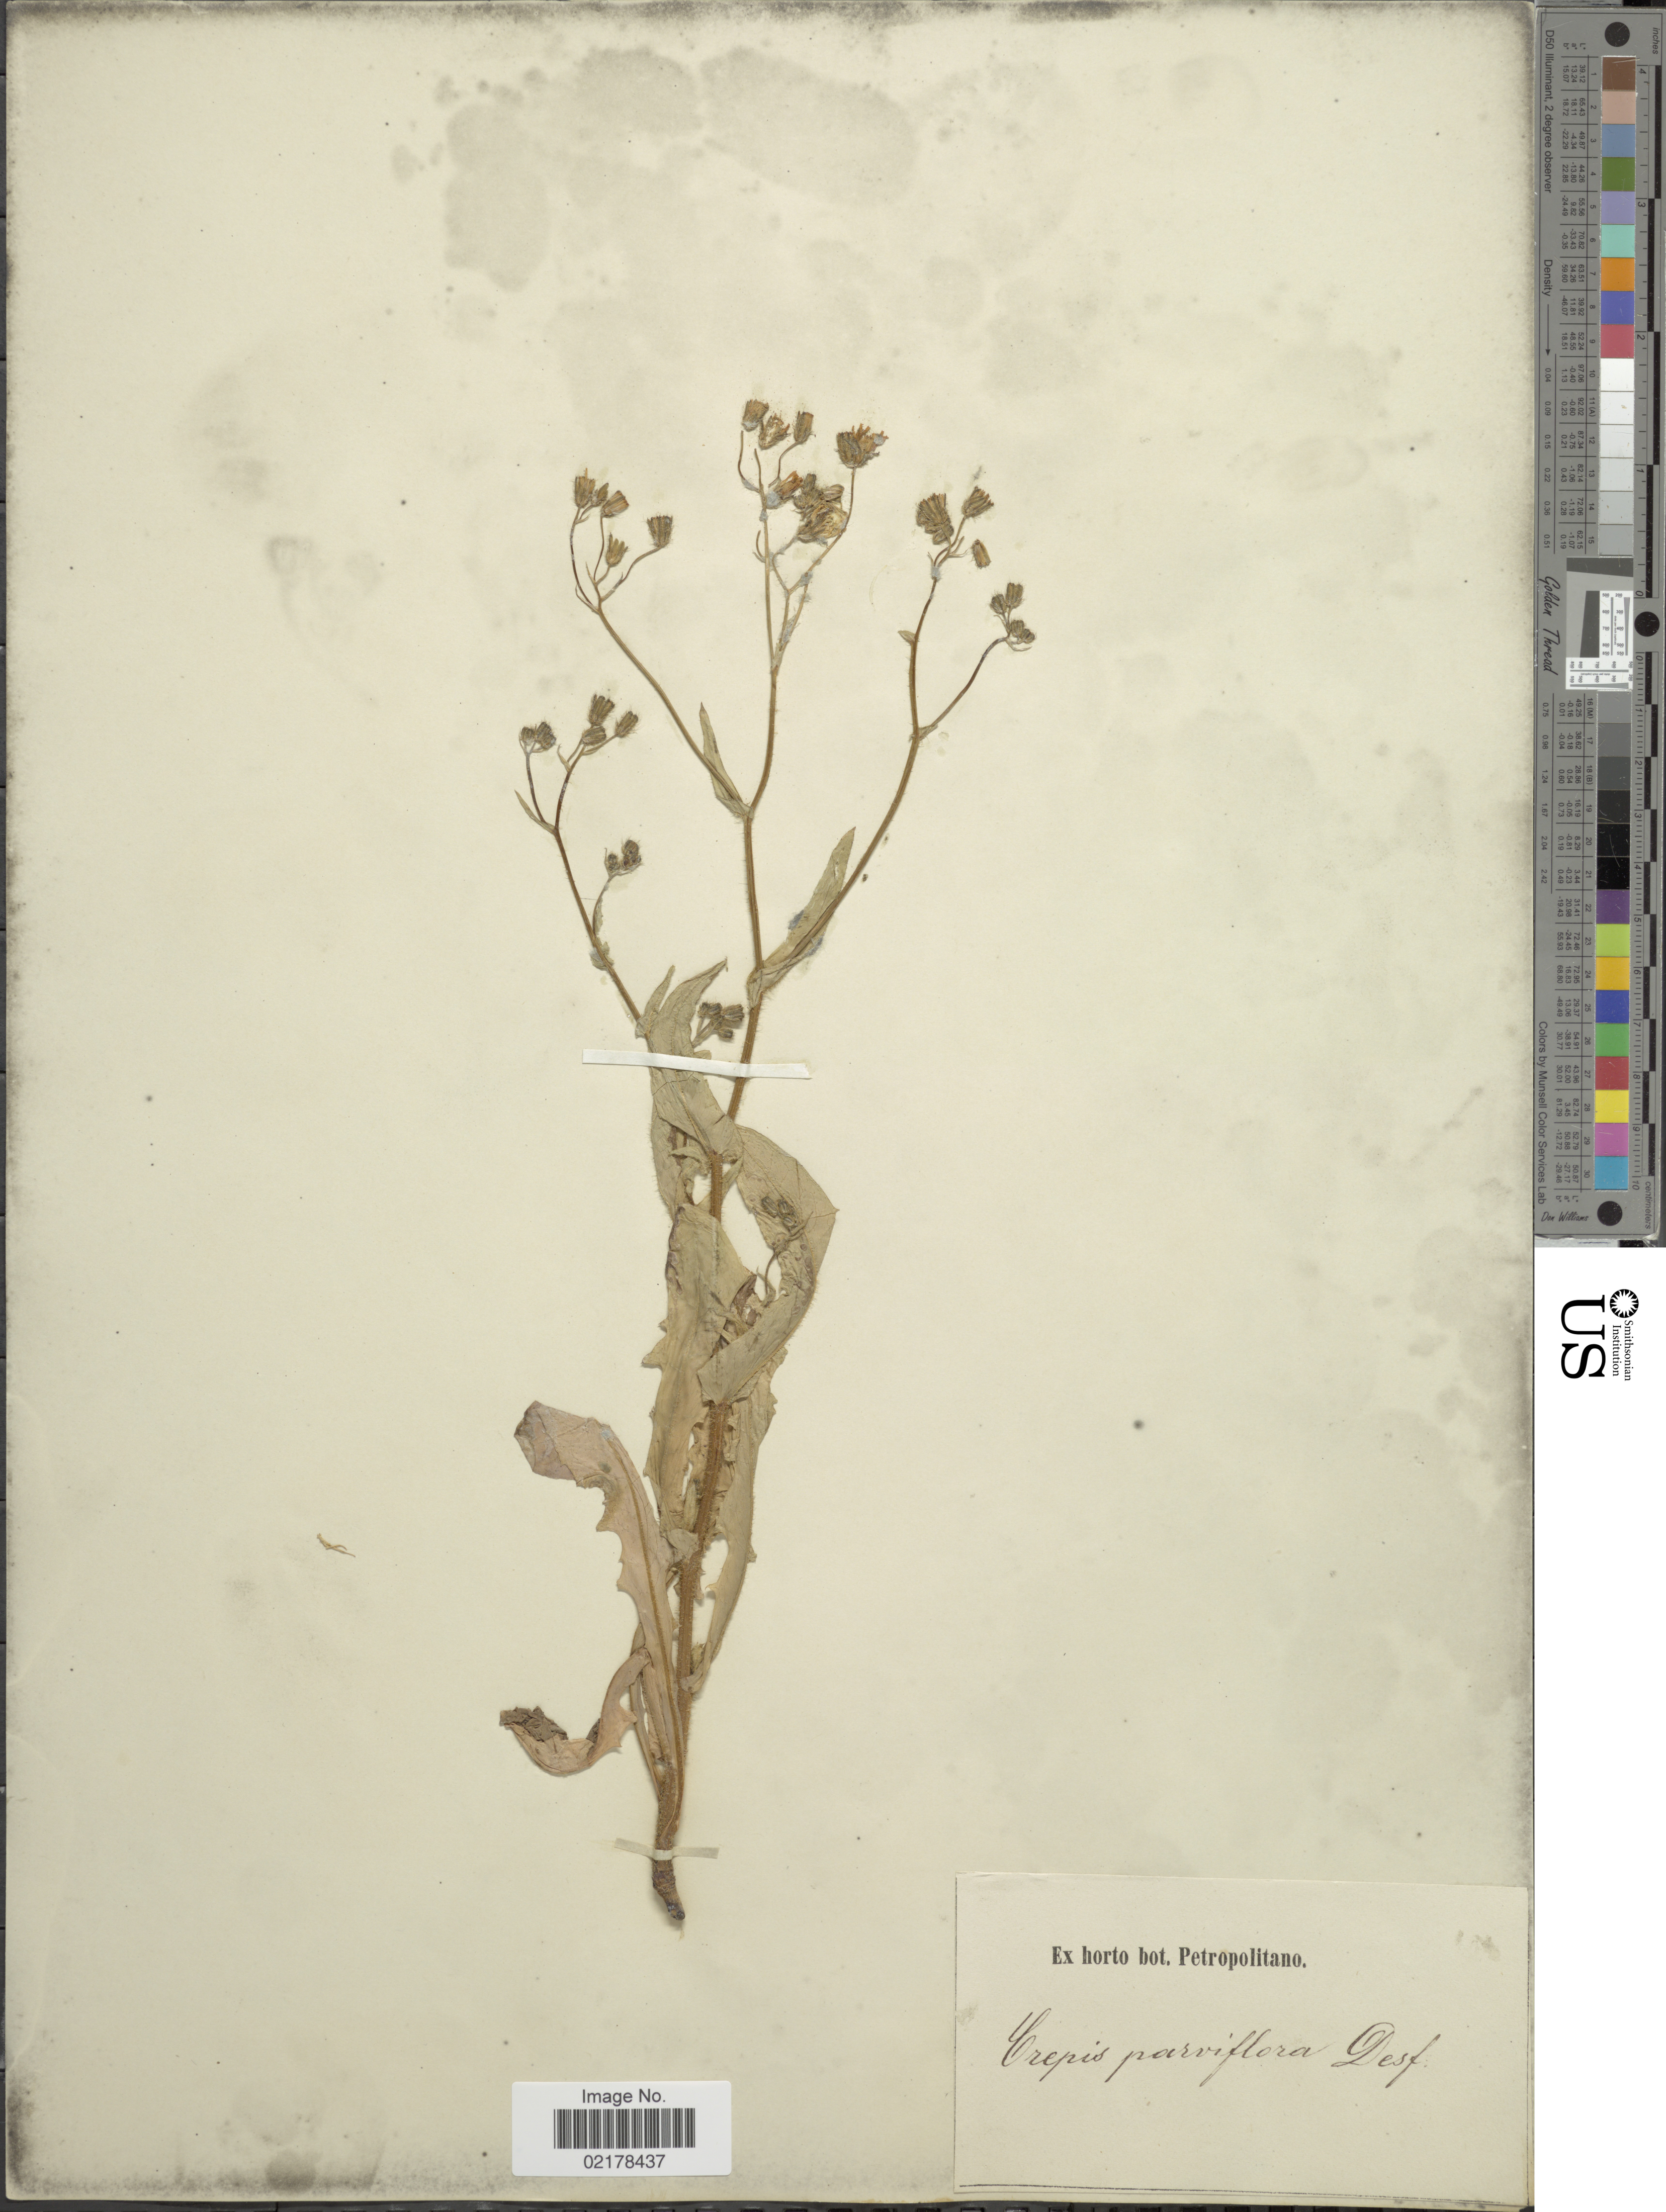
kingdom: Plantae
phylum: Tracheophyta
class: Magnoliopsida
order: Asterales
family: Asteraceae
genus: Crepis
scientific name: Crepis virens subsp. parviflora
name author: Arcang.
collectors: ex Horto Bot. Petropolitano